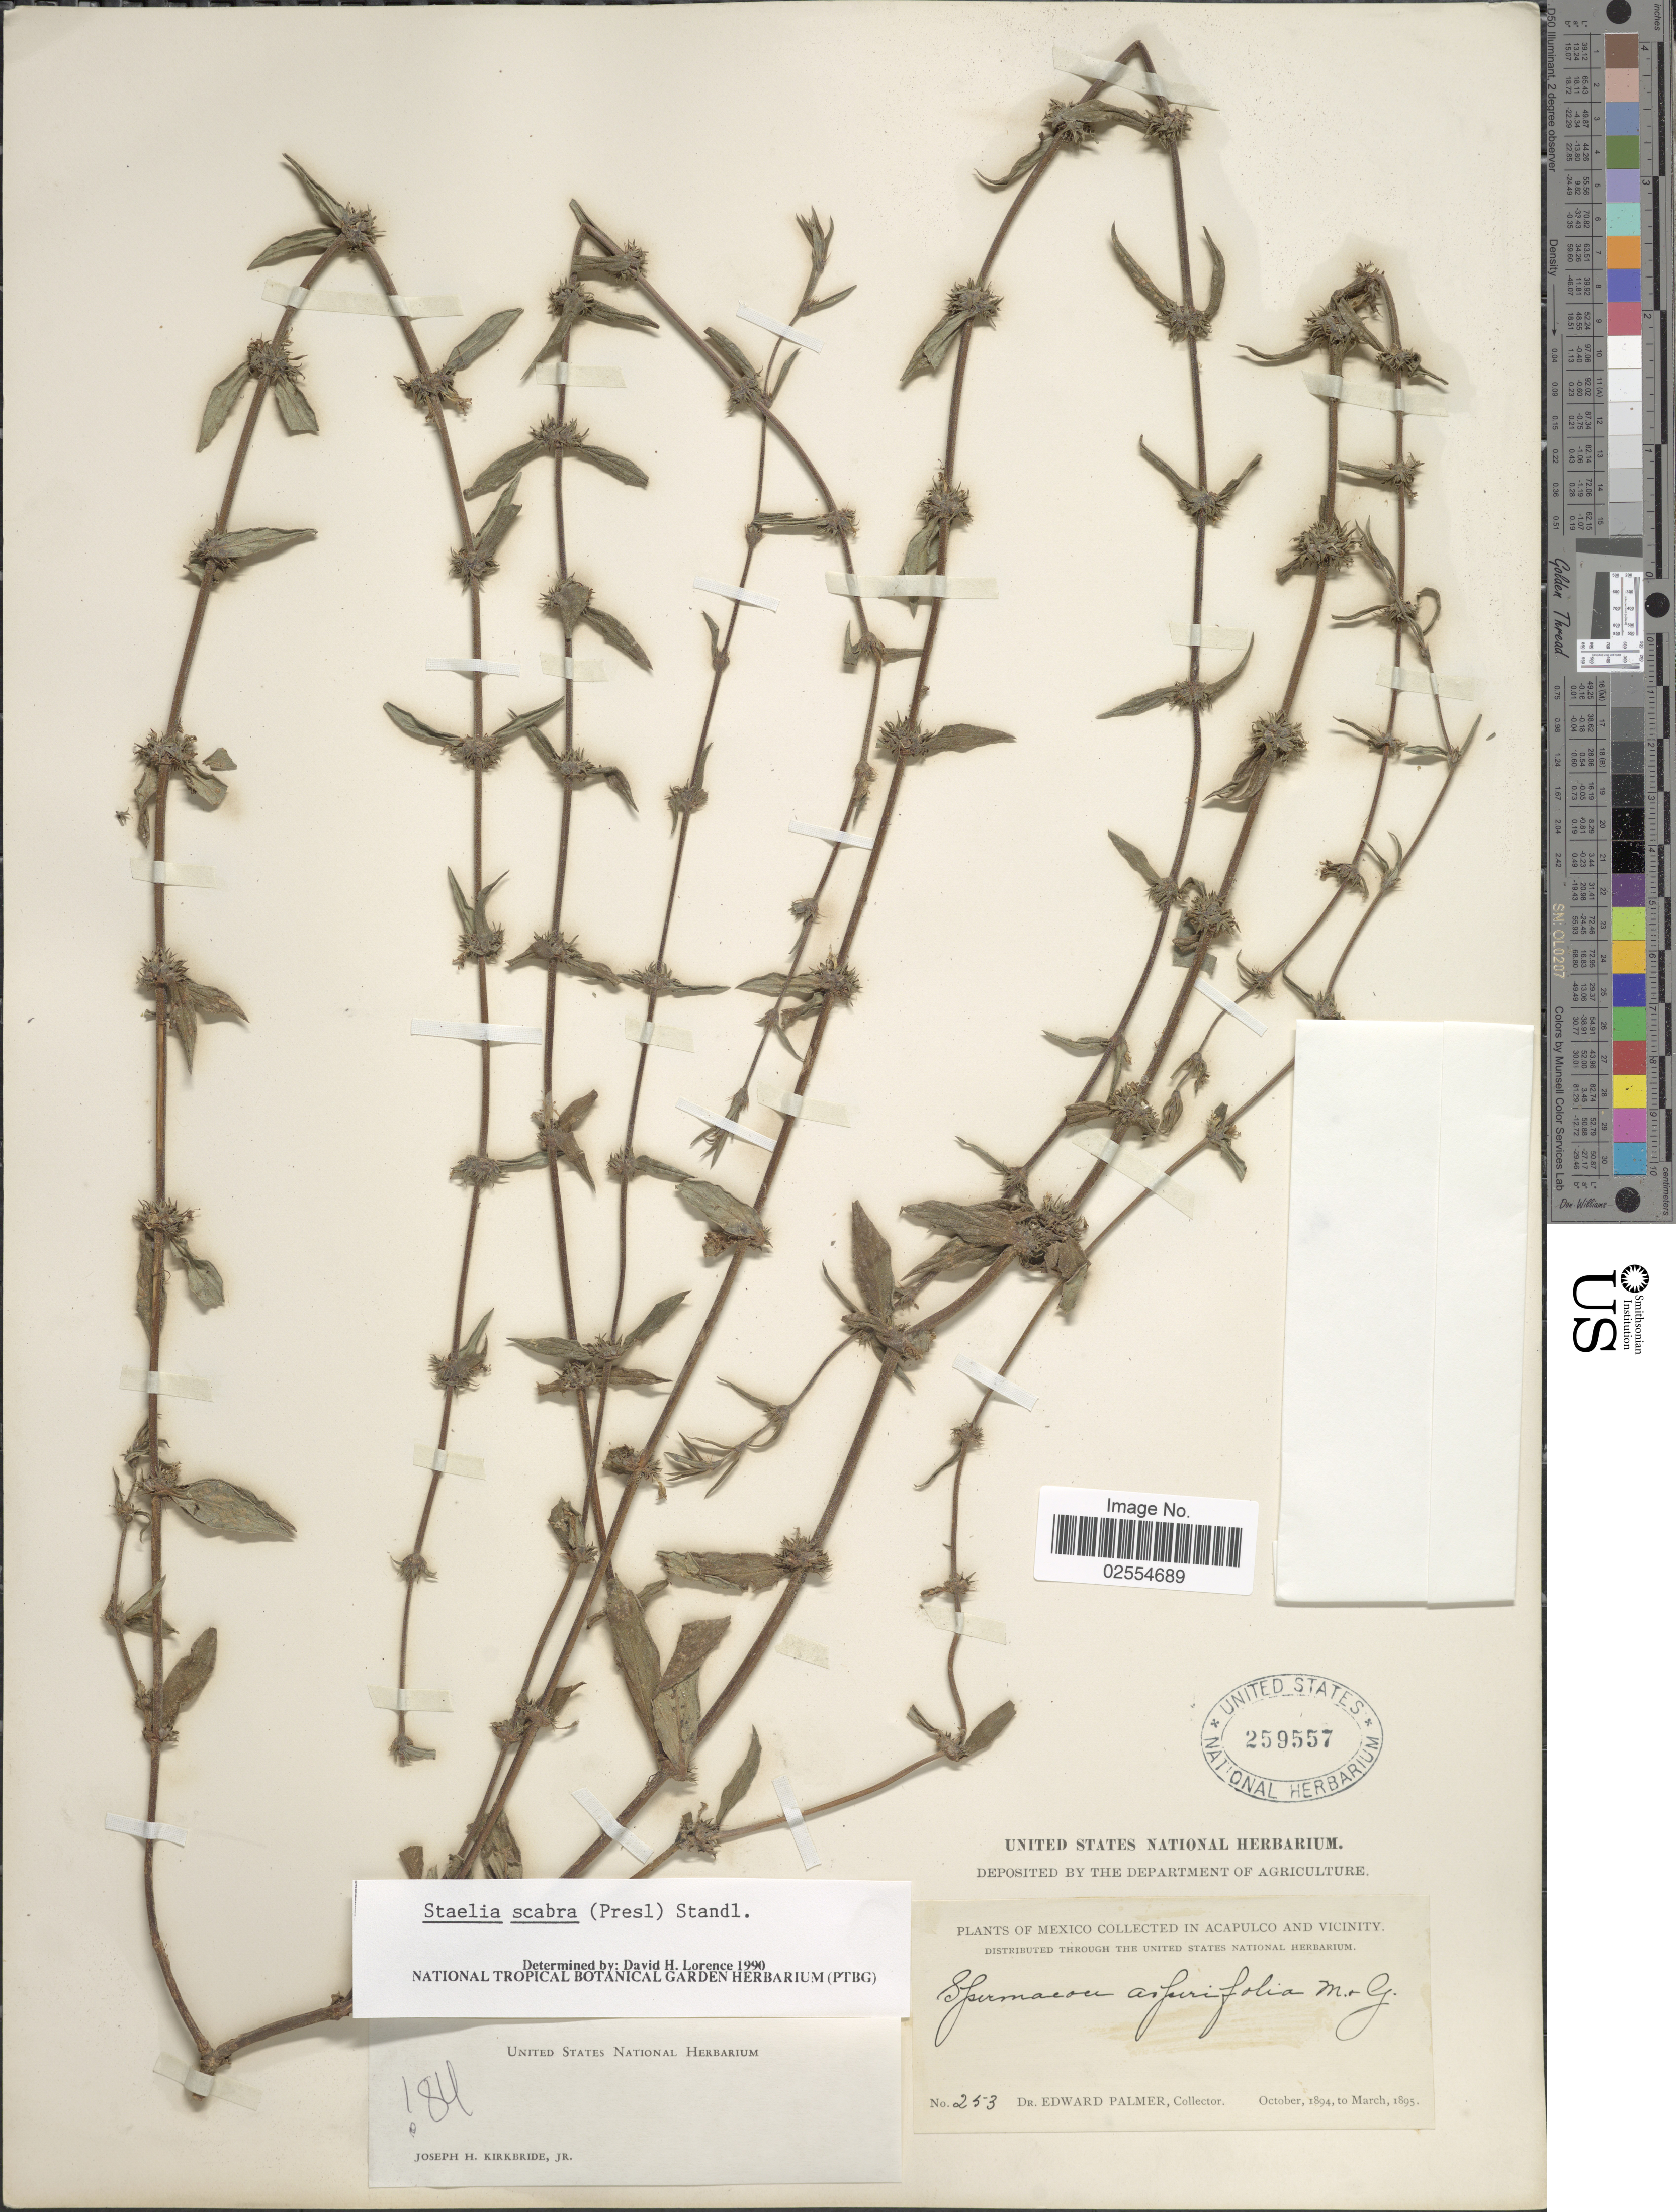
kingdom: Plantae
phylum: Tracheophyta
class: Magnoliopsida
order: Gentianales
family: Rubiaceae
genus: Staelia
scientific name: Staelia scabra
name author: (C. Presl) Standl.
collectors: E. Palmer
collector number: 253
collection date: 1894-10/1895-05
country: Mexico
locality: In Acapulco and Vicinity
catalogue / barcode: US 259557